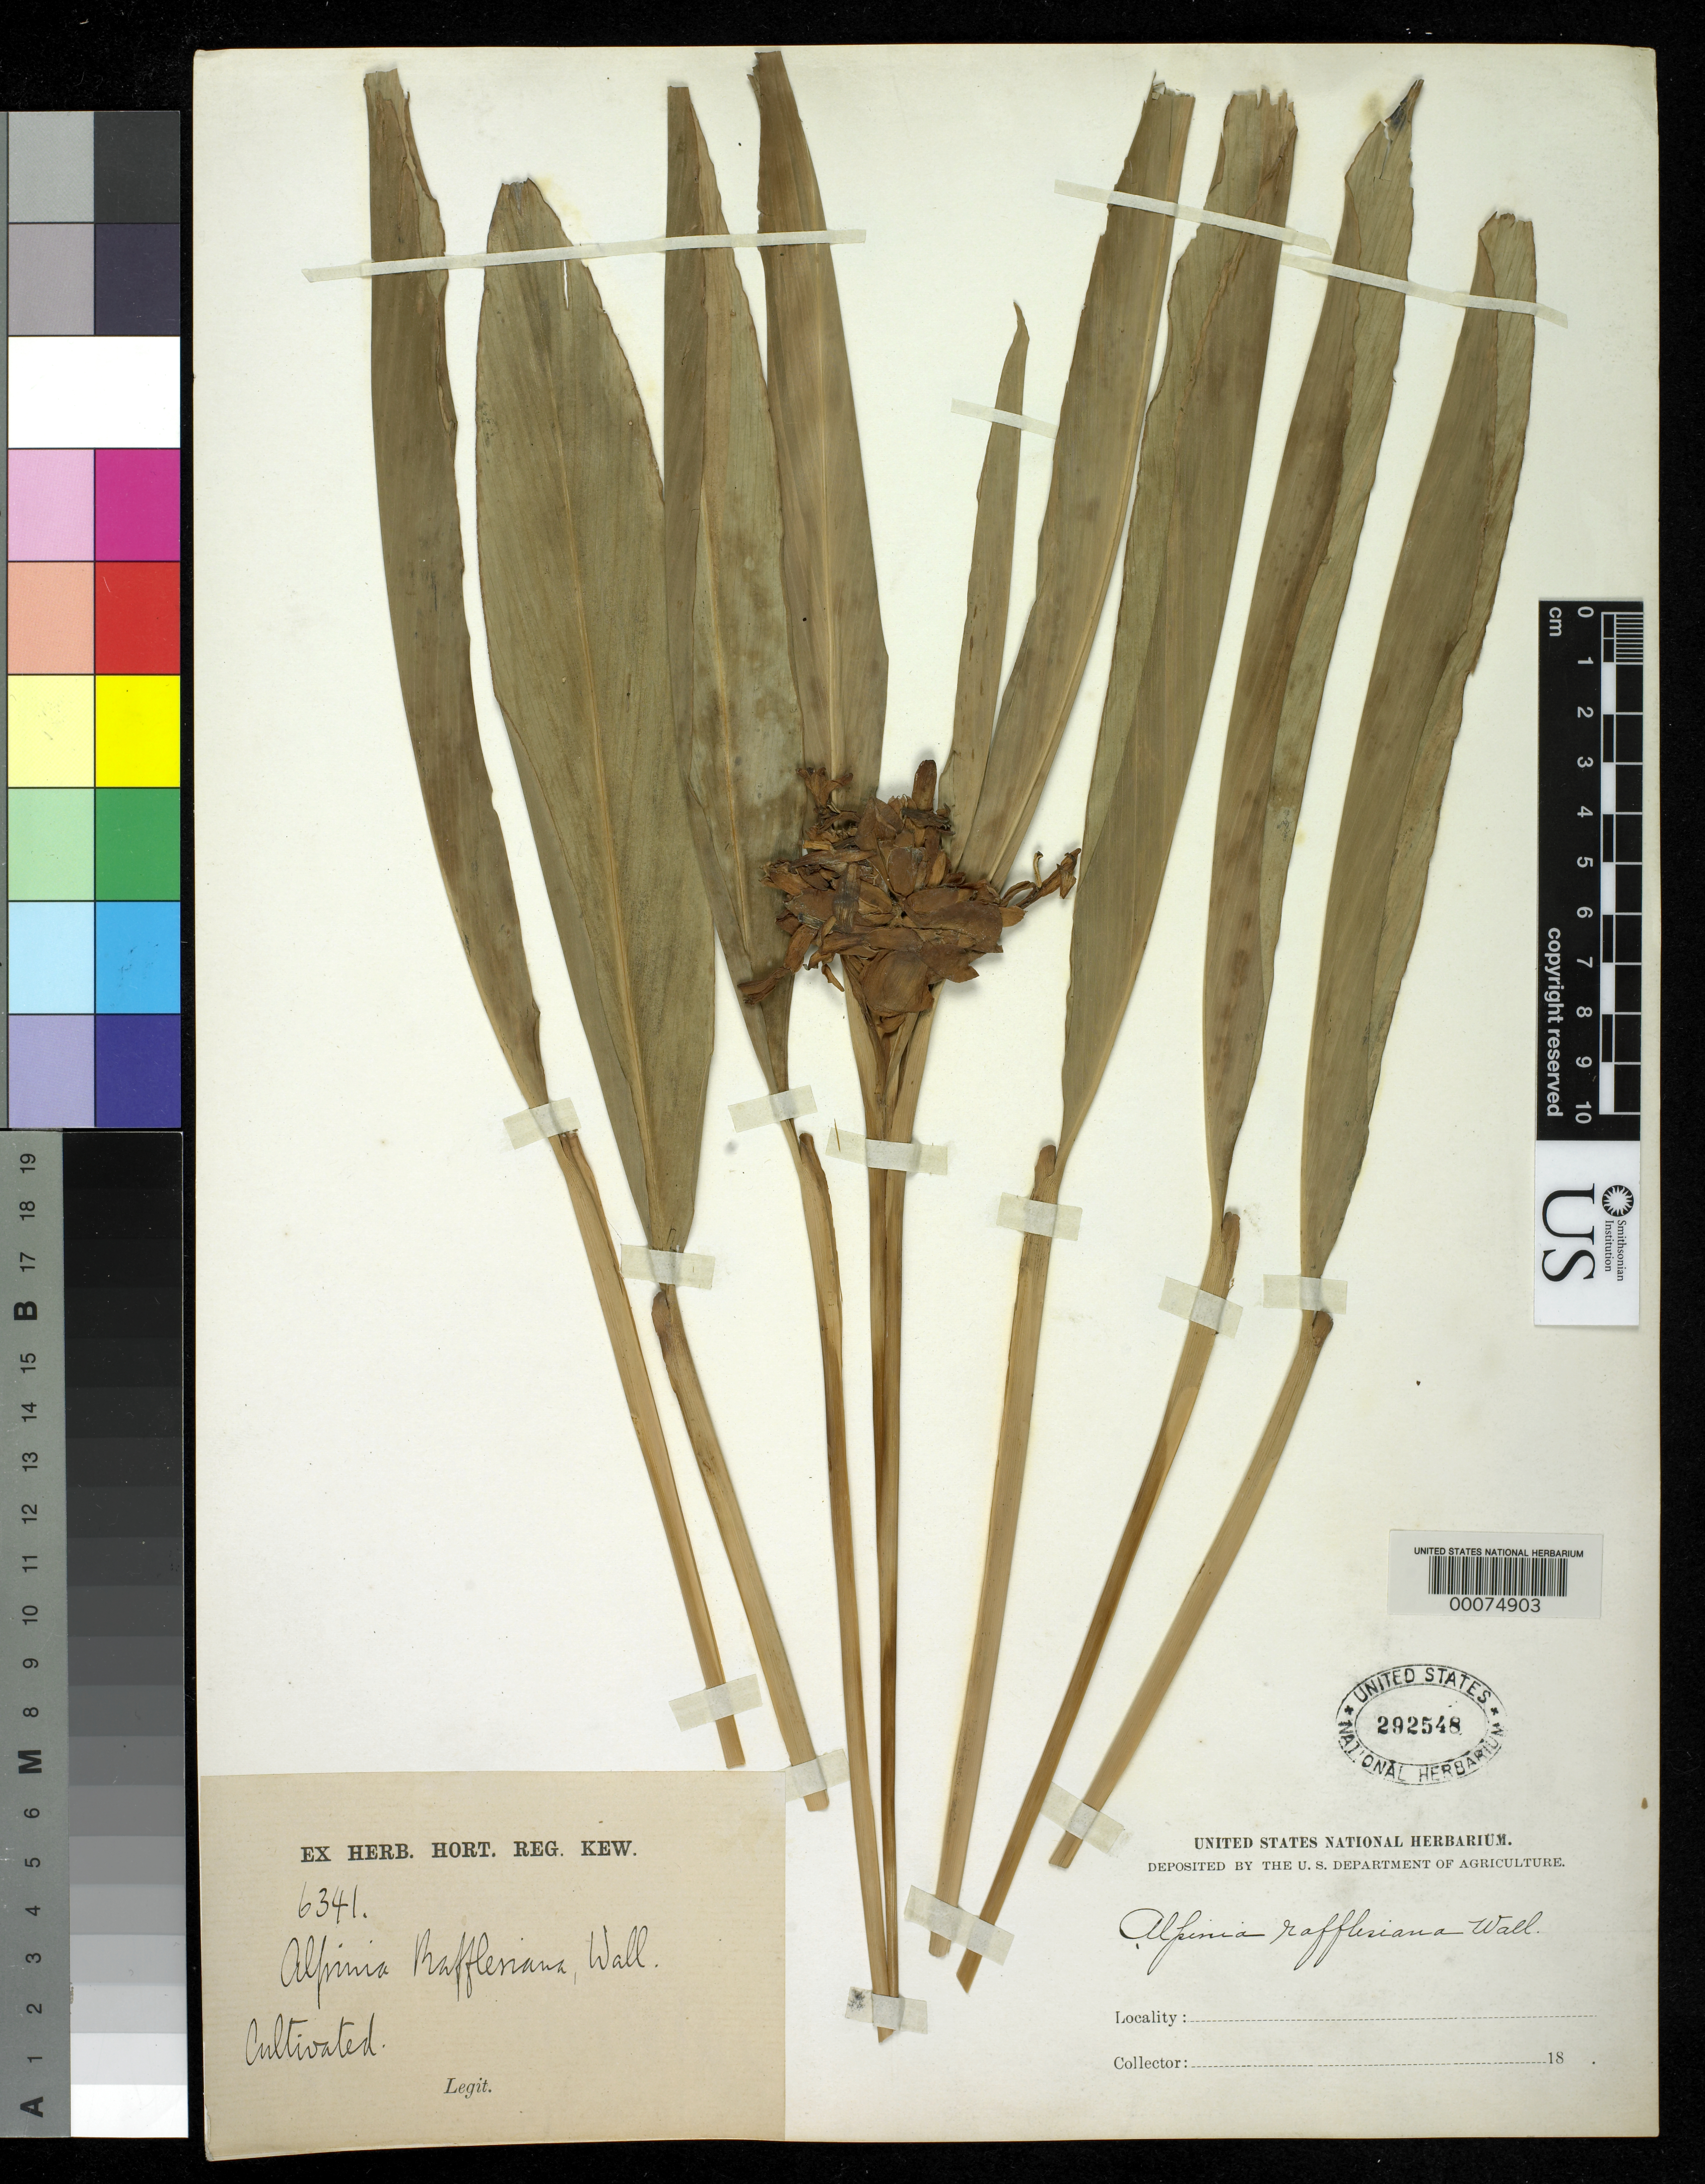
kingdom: Plantae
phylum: Tracheophyta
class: Liliopsida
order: Zingiberales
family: Zingiberaceae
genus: Alpinia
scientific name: Alpinia rafflesiana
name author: Wall. ex Baker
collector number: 6341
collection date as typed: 18--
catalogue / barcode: US 292548